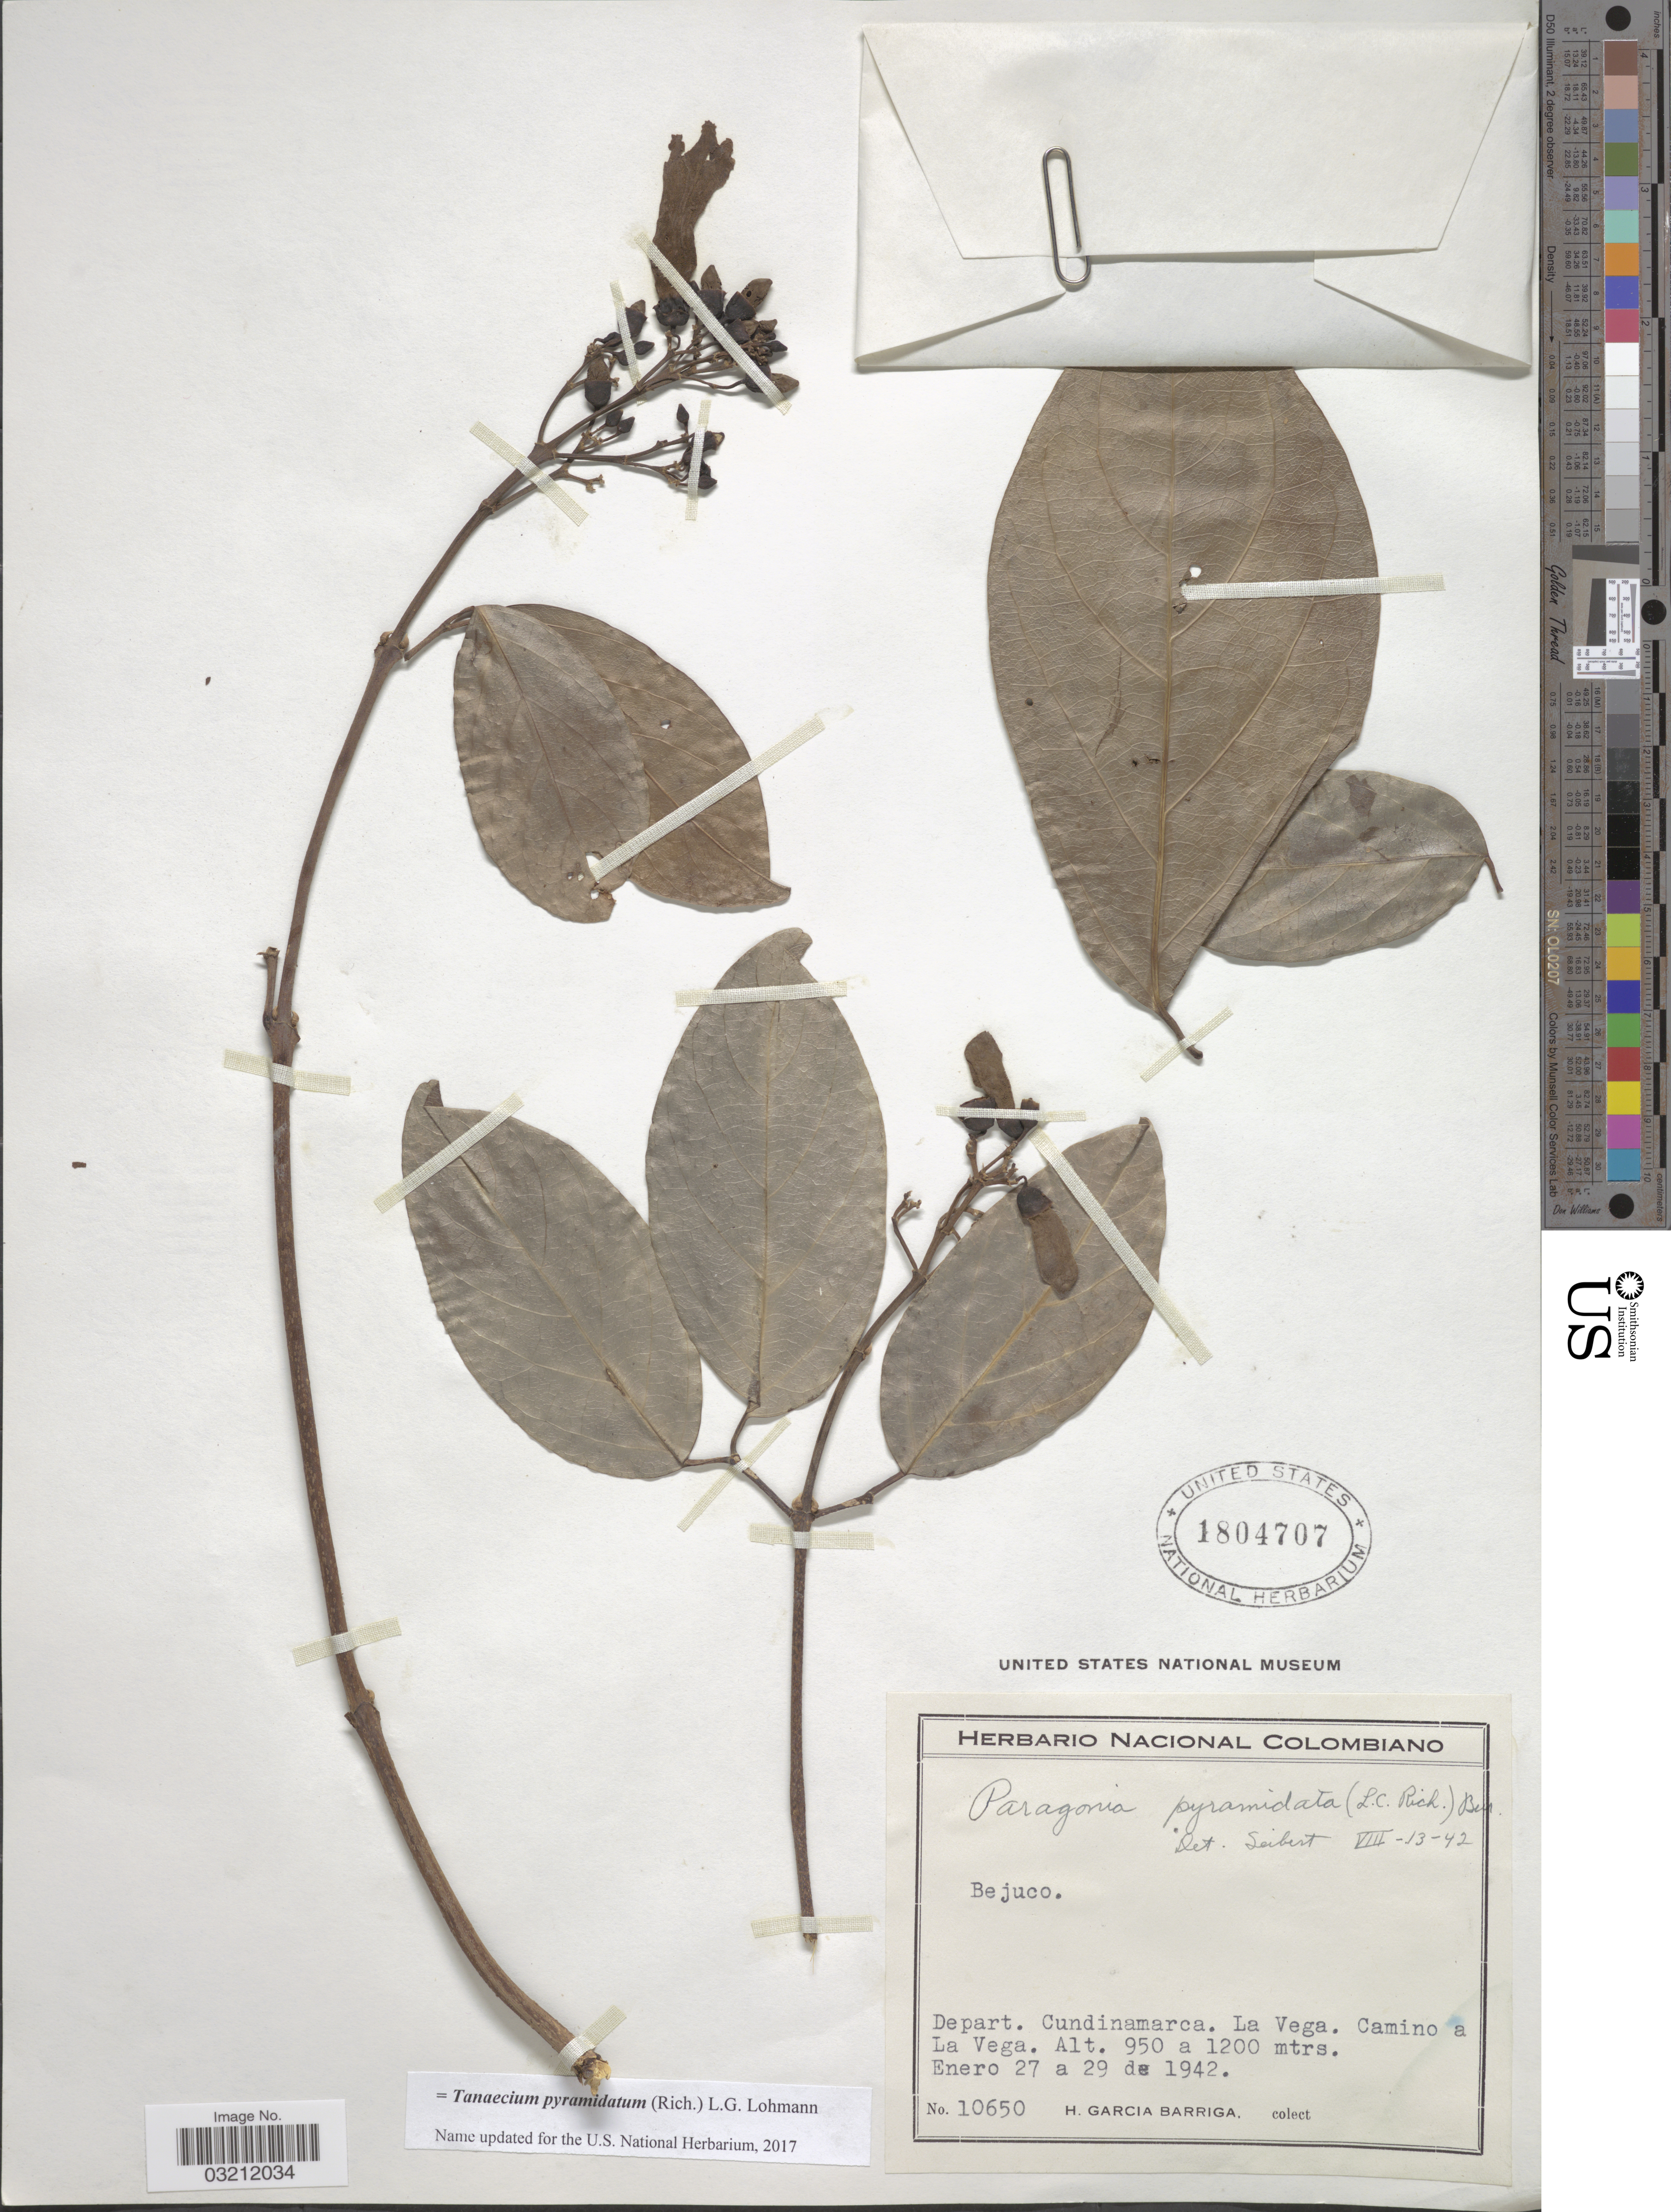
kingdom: Plantae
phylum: Tracheophyta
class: Magnoliopsida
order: Lamiales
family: Bignoniaceae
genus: Tanaecium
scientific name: Tanaecium pyramidatum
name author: (Rich.) L.G. Lohmann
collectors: H. García Barriga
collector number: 10650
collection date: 1942-01-27/1942-01-29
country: Colombia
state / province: Cundinamarca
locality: Depart. Cundinamarca. La Vega. Camino a La Vega.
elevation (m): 950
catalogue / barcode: US 1804707